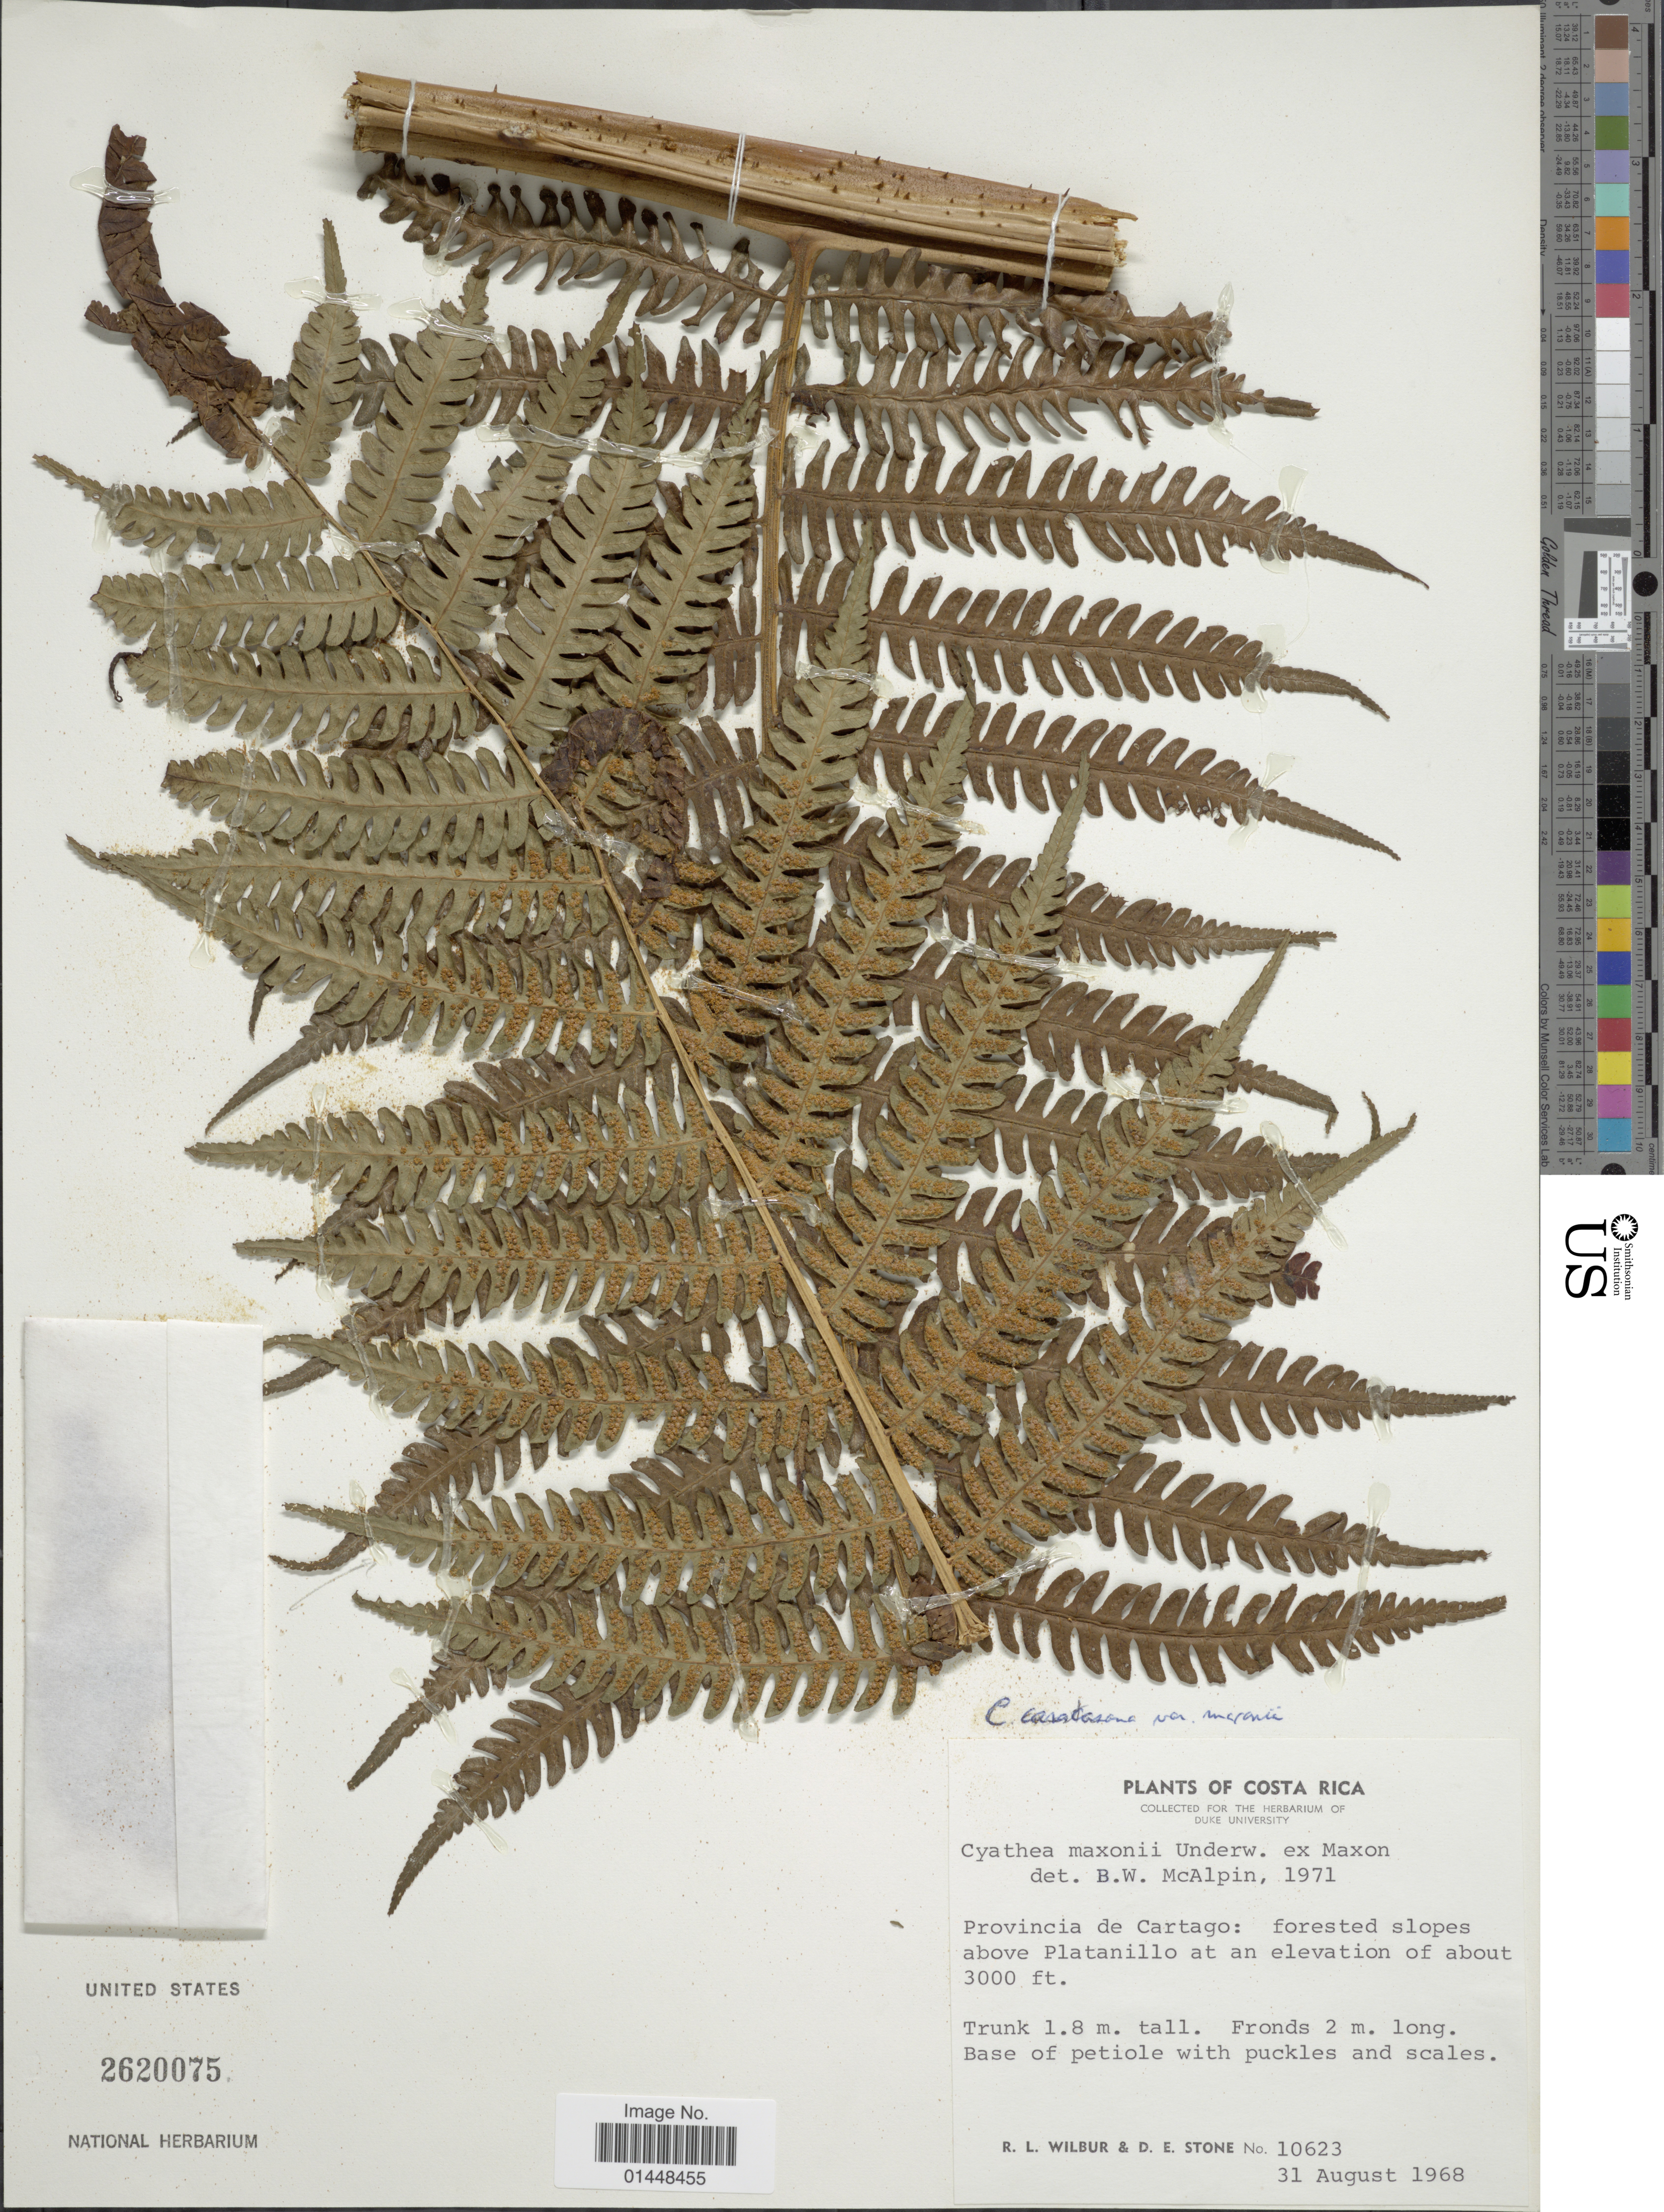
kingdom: Plantae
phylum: Tracheophyta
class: Polypodiopsida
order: Cyatheales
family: Cyatheaceae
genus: Cyathea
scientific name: Cyathea caracasana var. maxonii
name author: (Underw.) R.M. Tryon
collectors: R. L. Wilbur & D. E. Stone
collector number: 10623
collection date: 1968-08-31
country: Costa Rica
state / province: Cartago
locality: Above Platanillo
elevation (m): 914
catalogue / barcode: US 2620075